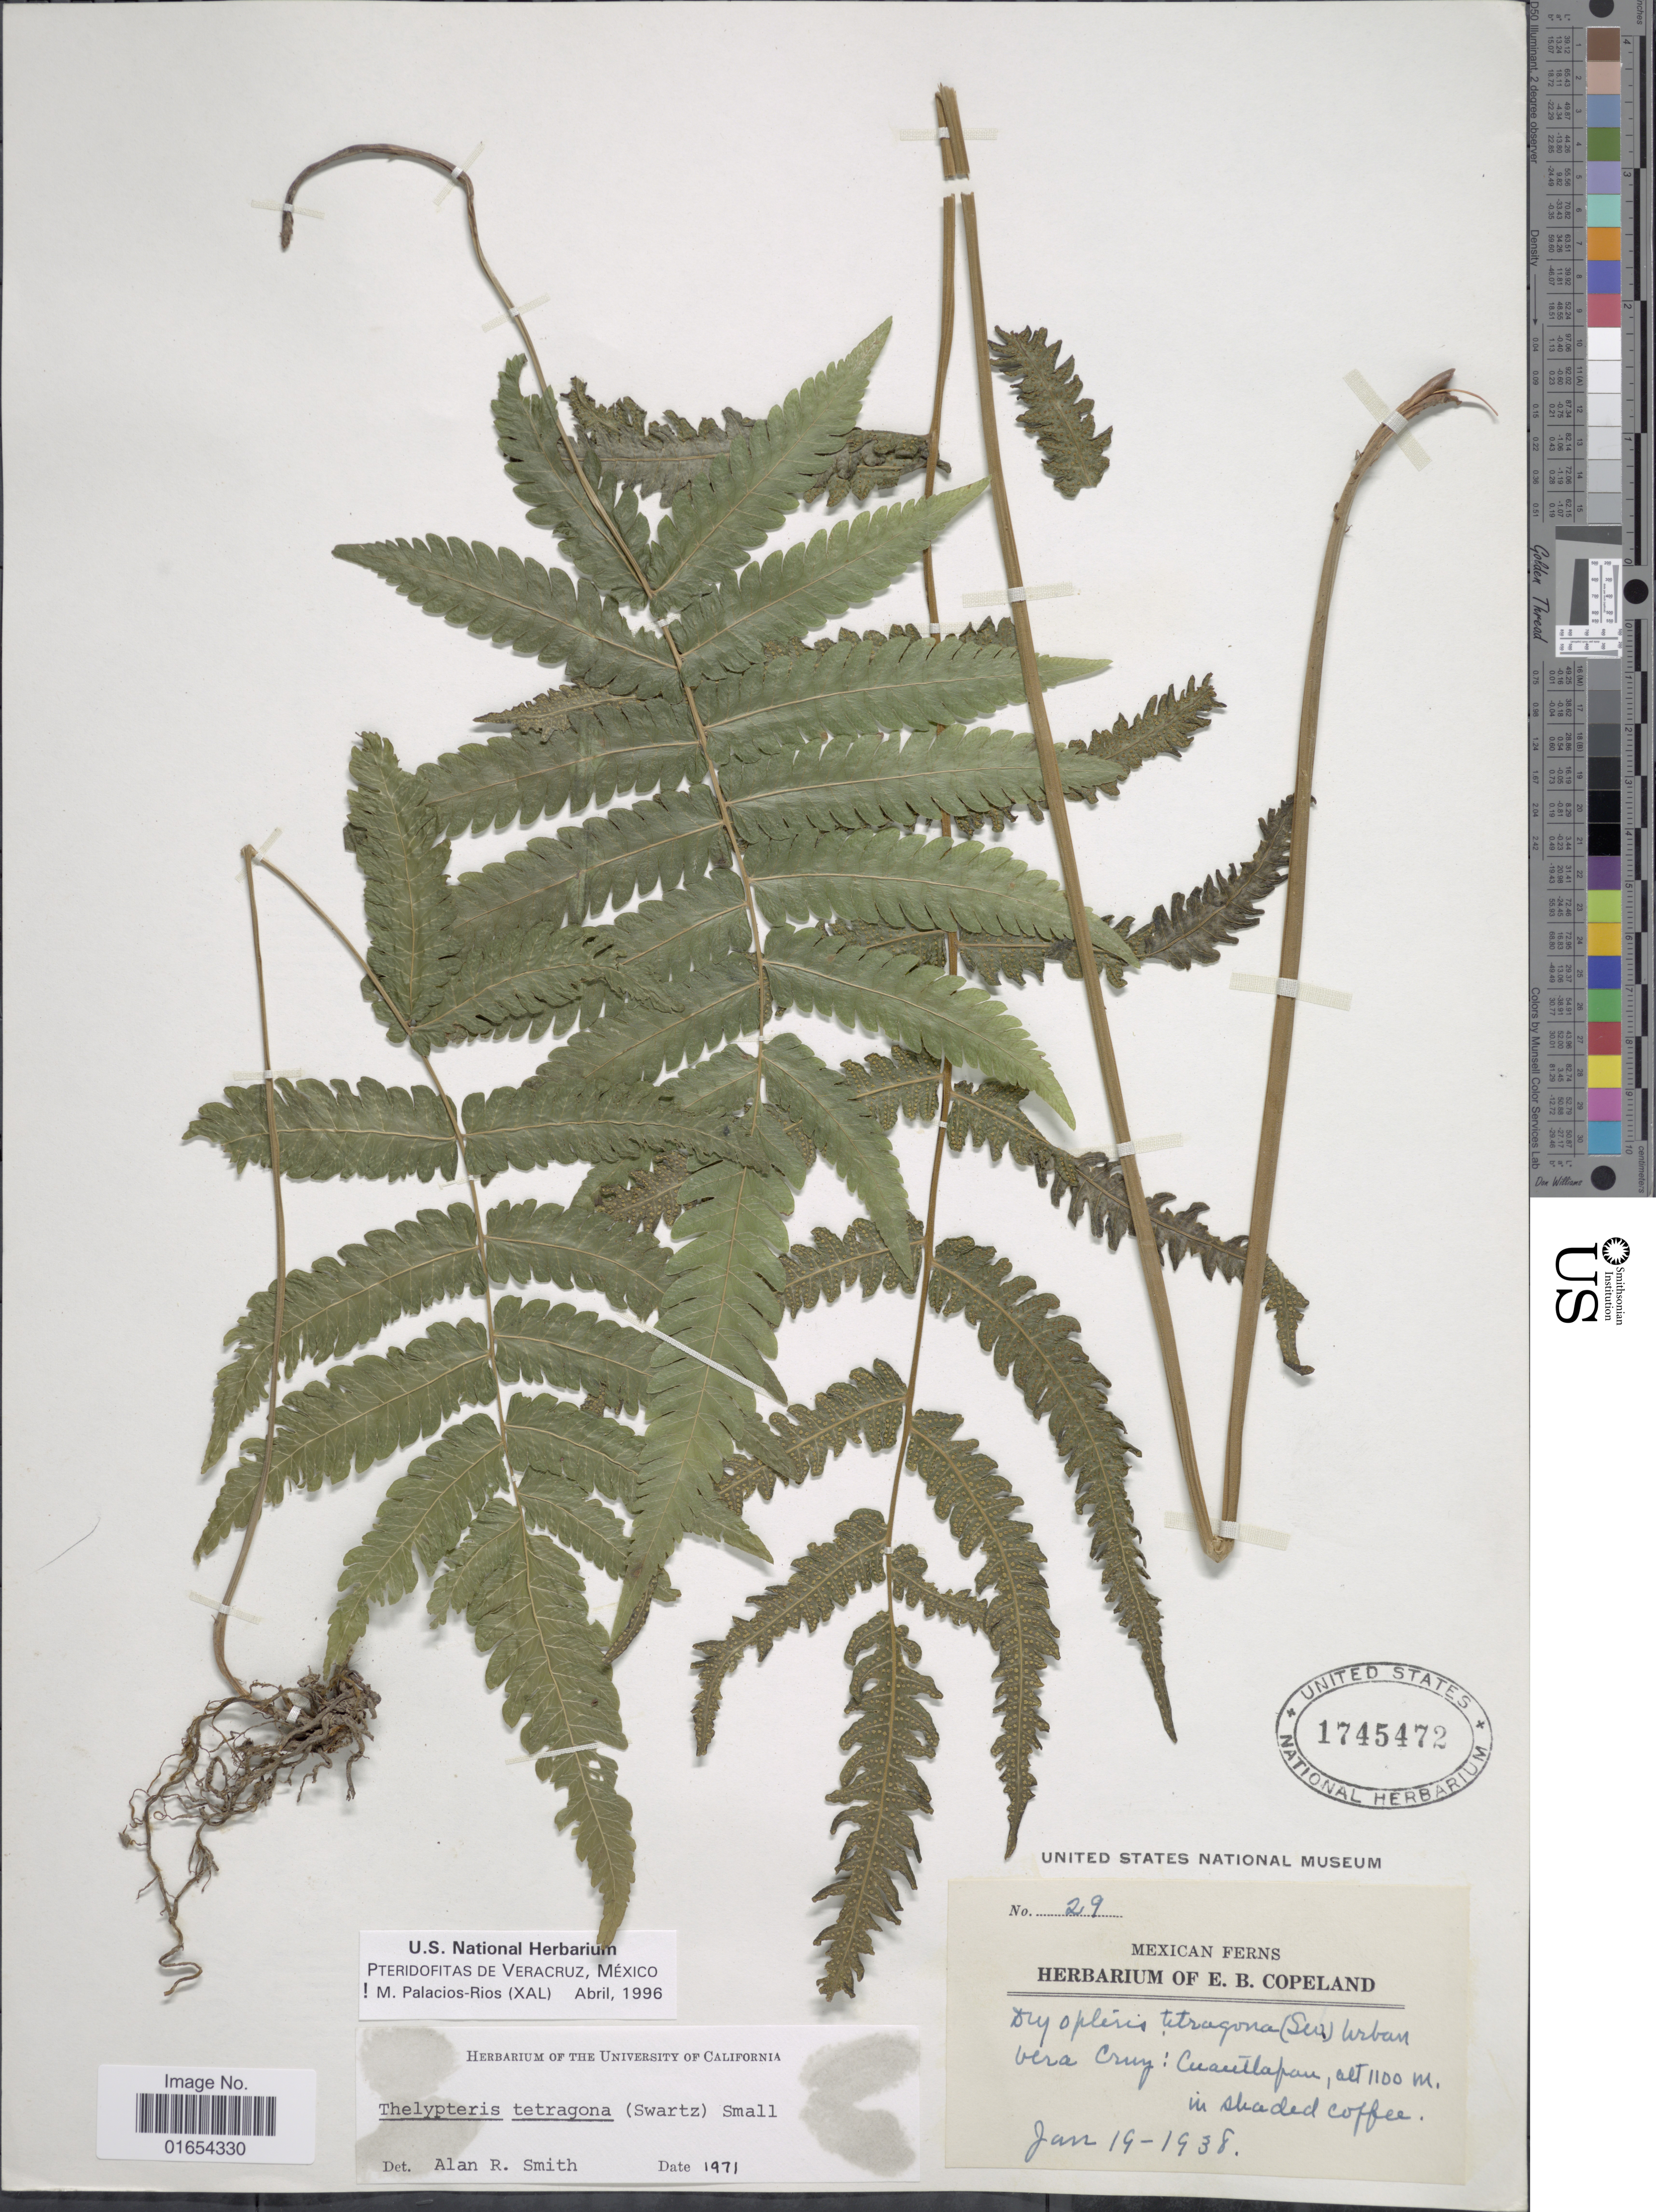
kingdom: Plantae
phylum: Tracheophyta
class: Polypodiopsida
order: Polypodiales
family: Thelypteridaceae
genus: Goniopteris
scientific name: Goniopteris tetragona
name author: (C. Presl) Sw.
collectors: ex herb. E. B. Copeland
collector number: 29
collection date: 1938-01-19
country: Mexico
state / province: Veracruz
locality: Cuautlapan, in shaded coffee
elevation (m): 1100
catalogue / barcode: US 1745472